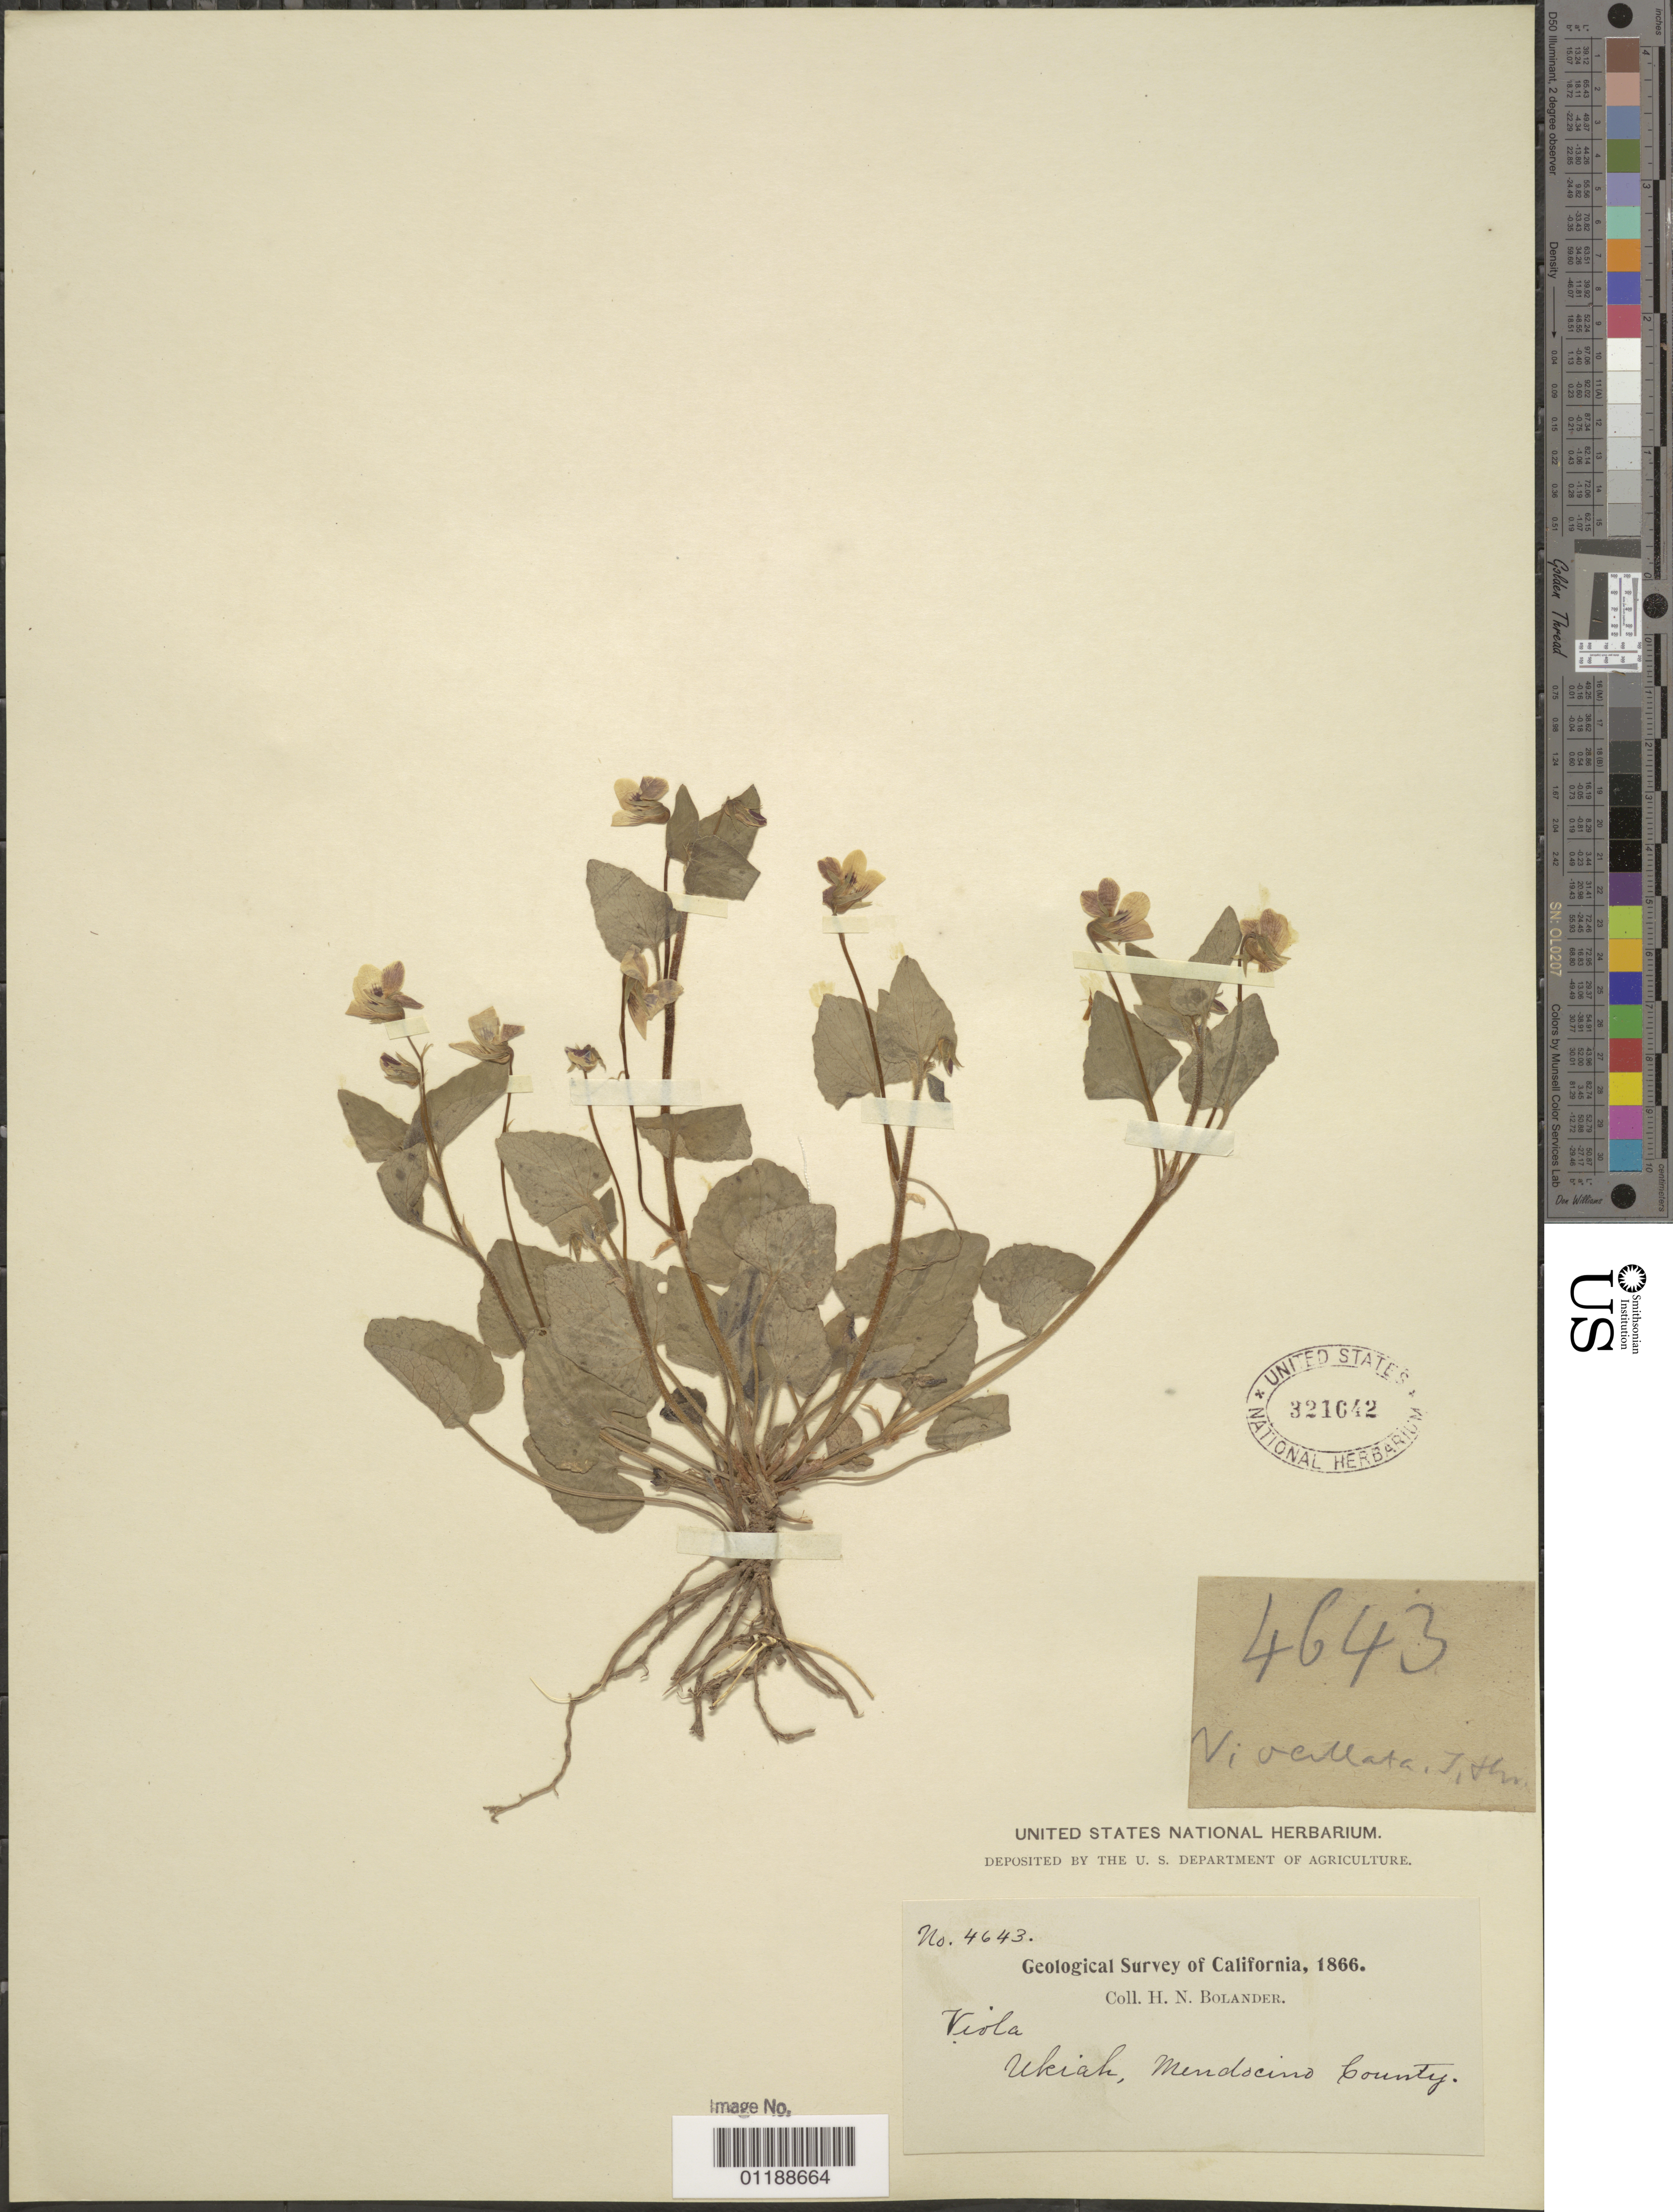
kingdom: Plantae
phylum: Tracheophyta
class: Magnoliopsida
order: Malpighiales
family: Violaceae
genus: Viola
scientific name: Viola ocellata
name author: Torr. & A. Gray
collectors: H. Bolander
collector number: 4643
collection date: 1866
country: United States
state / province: California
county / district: Mendocino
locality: Ukiah.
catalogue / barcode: US 321642